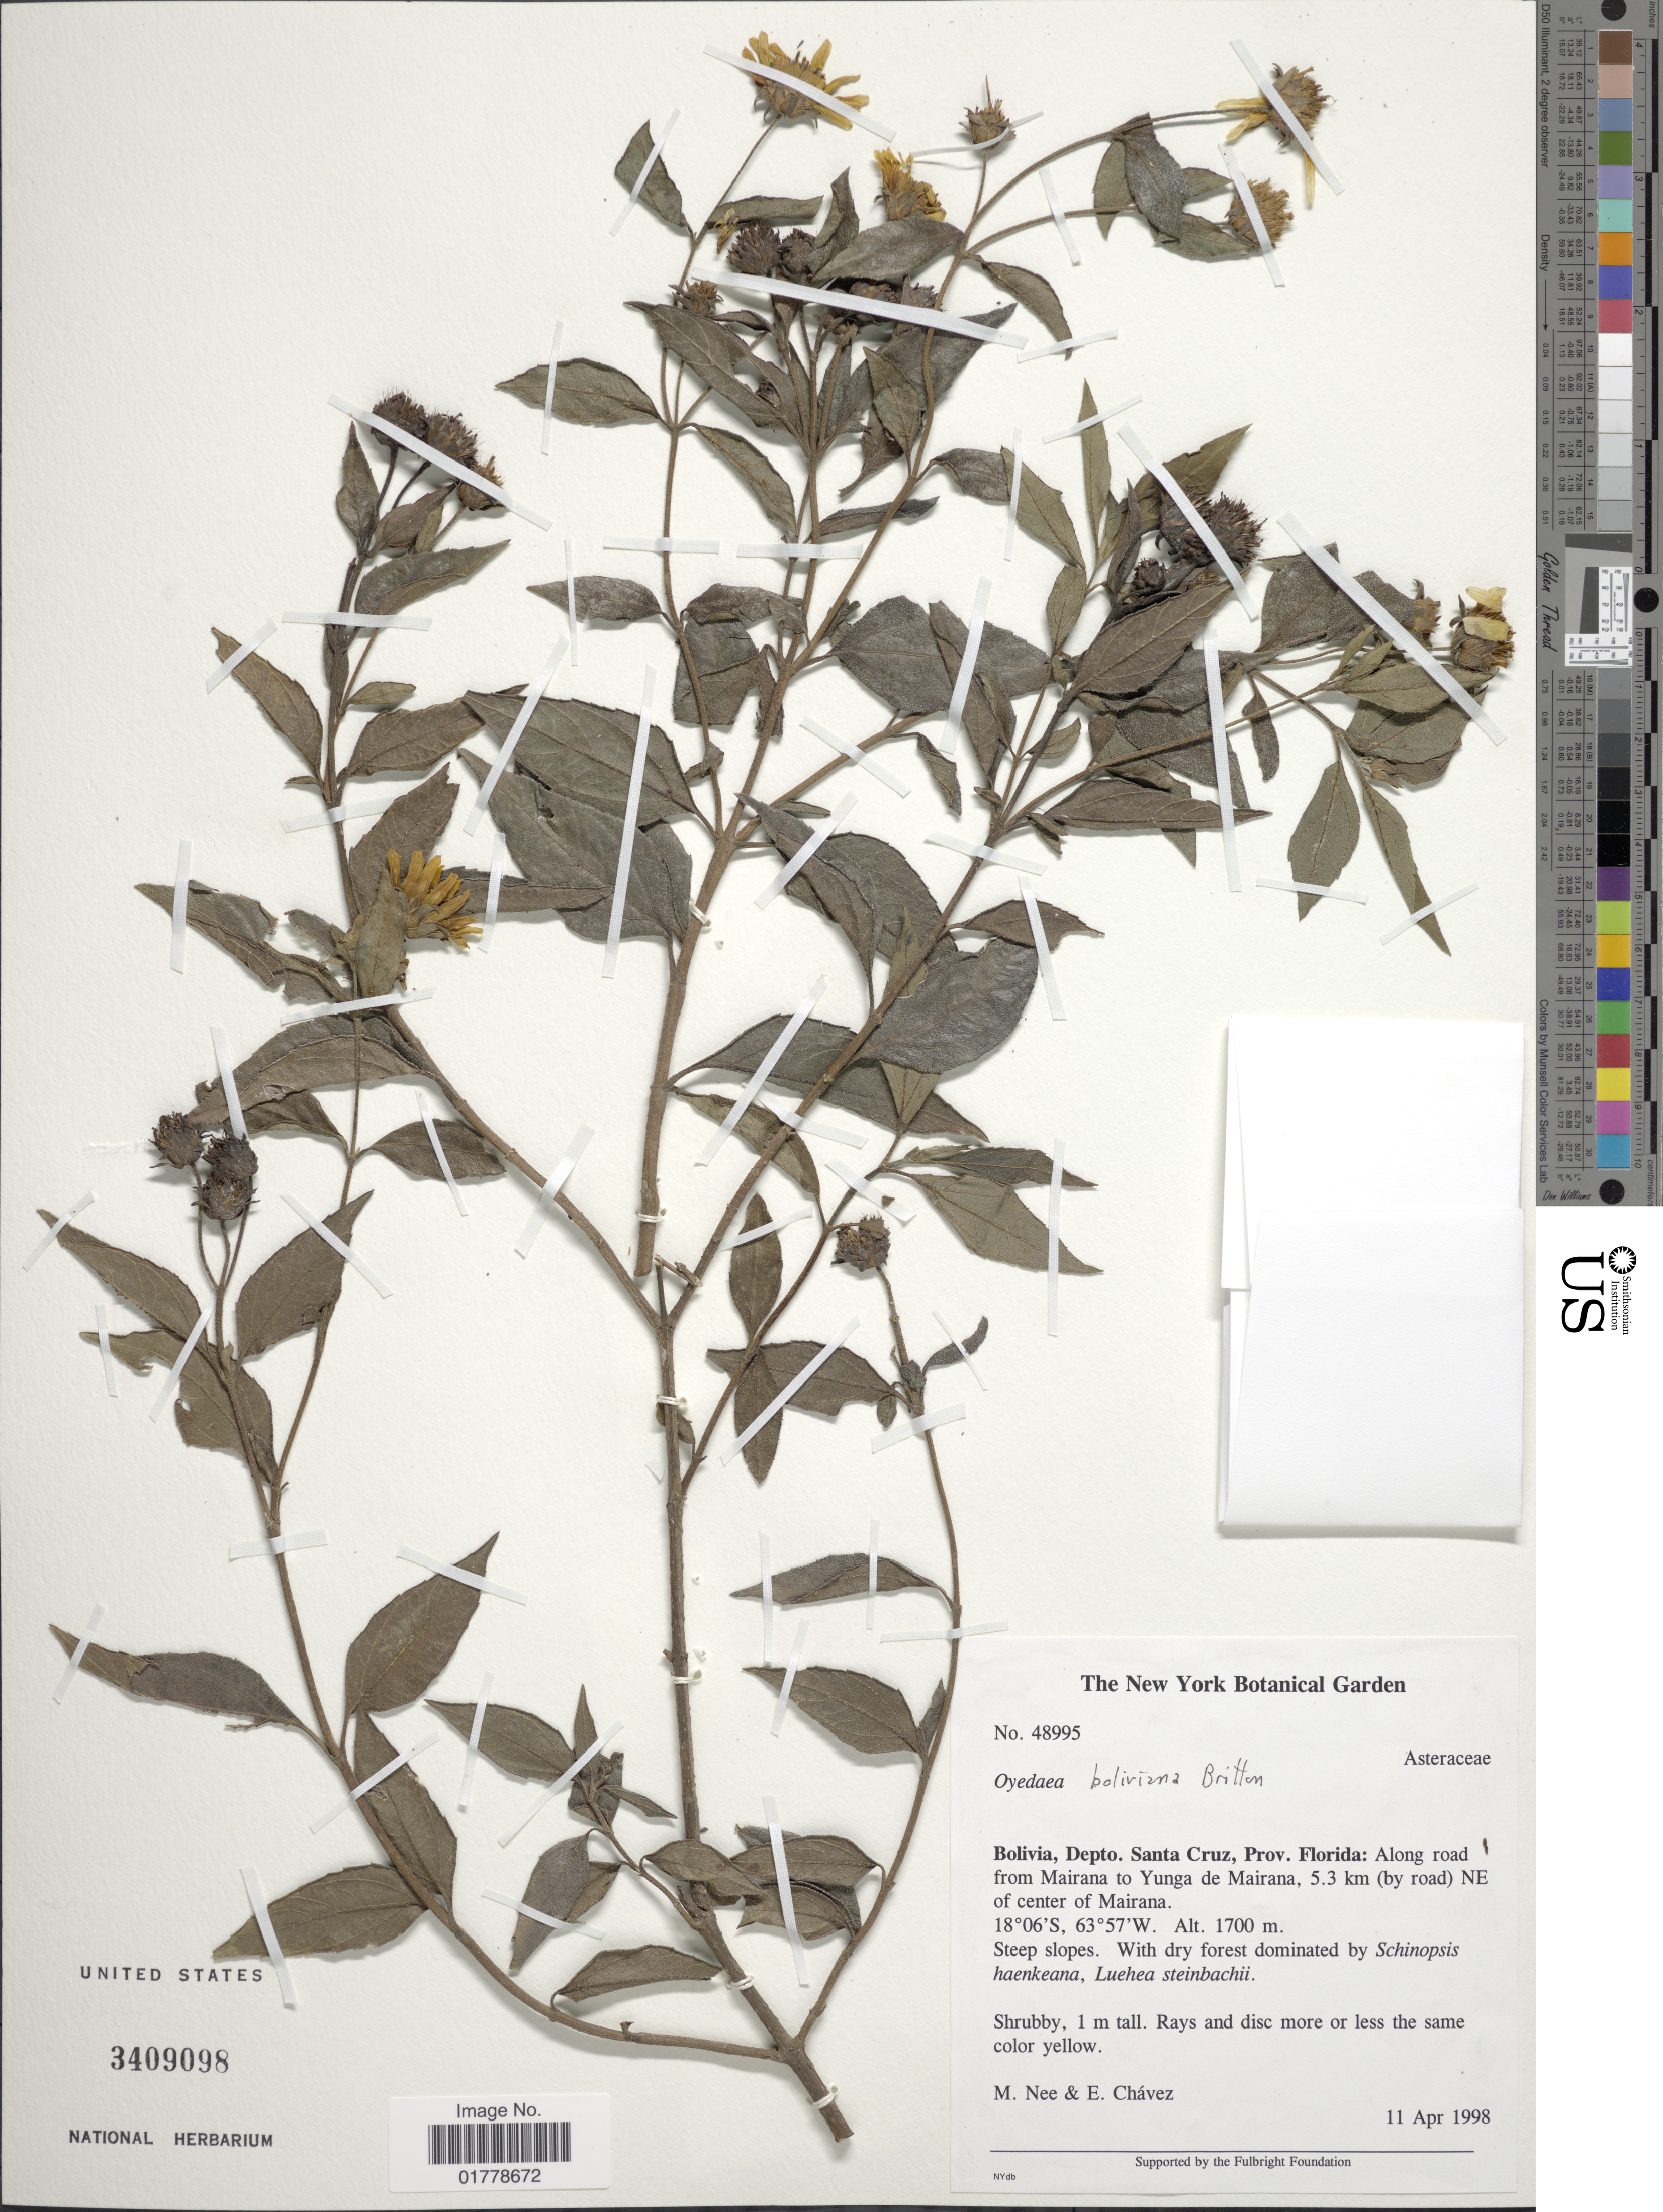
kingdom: Plantae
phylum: Tracheophyta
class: Magnoliopsida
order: Asterales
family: Asteraceae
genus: Oyedaea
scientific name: Oyedaea boliviana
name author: Britton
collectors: M. Nee & E. Chávez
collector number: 48995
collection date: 1998-04-11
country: Bolivia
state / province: Santa Cruz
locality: Bolivia, Depto. Santa Cruz, Prov. Florida: Along road from Mairana to Yunga de Mairana, 5.3 km (by road) NE of center of Mairana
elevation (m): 1700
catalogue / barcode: US 3409098